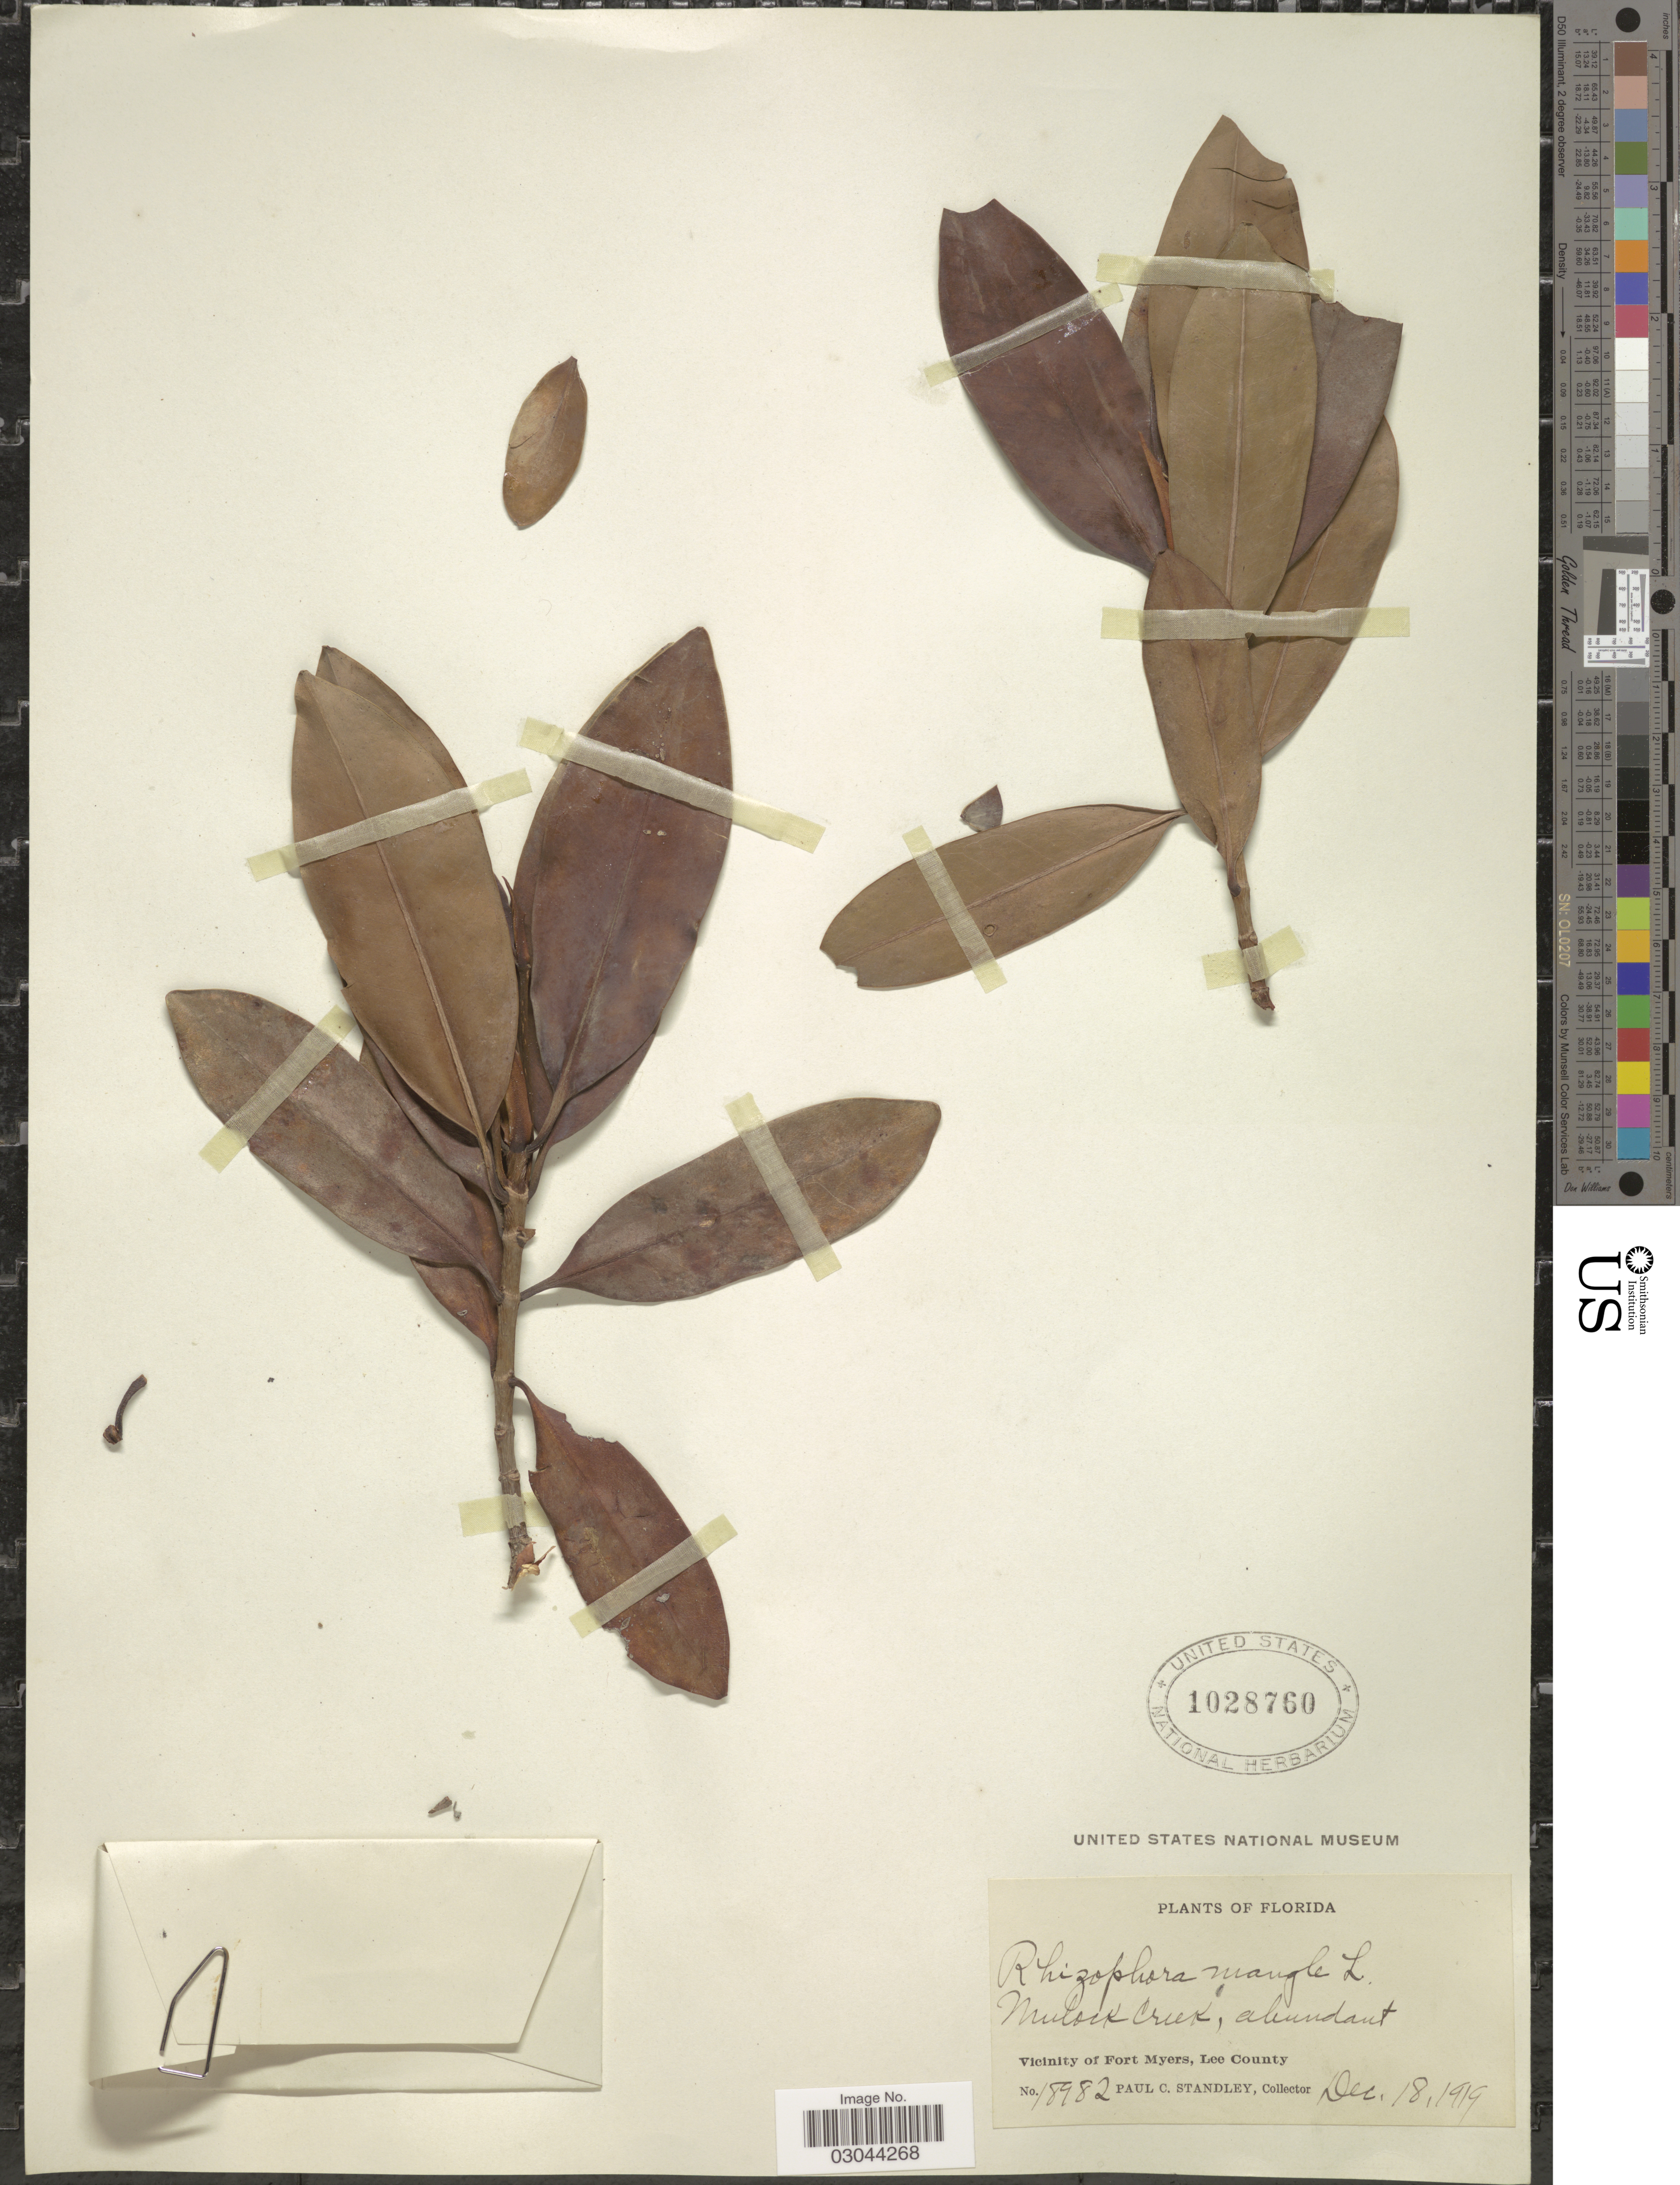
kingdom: Plantae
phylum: Tracheophyta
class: Magnoliopsida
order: Malpighiales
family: Rhizophoraceae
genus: Rhizophora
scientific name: Rhizophora mangle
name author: L.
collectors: P. C. Standley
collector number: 18982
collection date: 1919-12-18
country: United States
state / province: Florida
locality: Mulock Creek, abundant. Vicinity of Fort Myers, Lee County.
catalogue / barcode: US 1028760